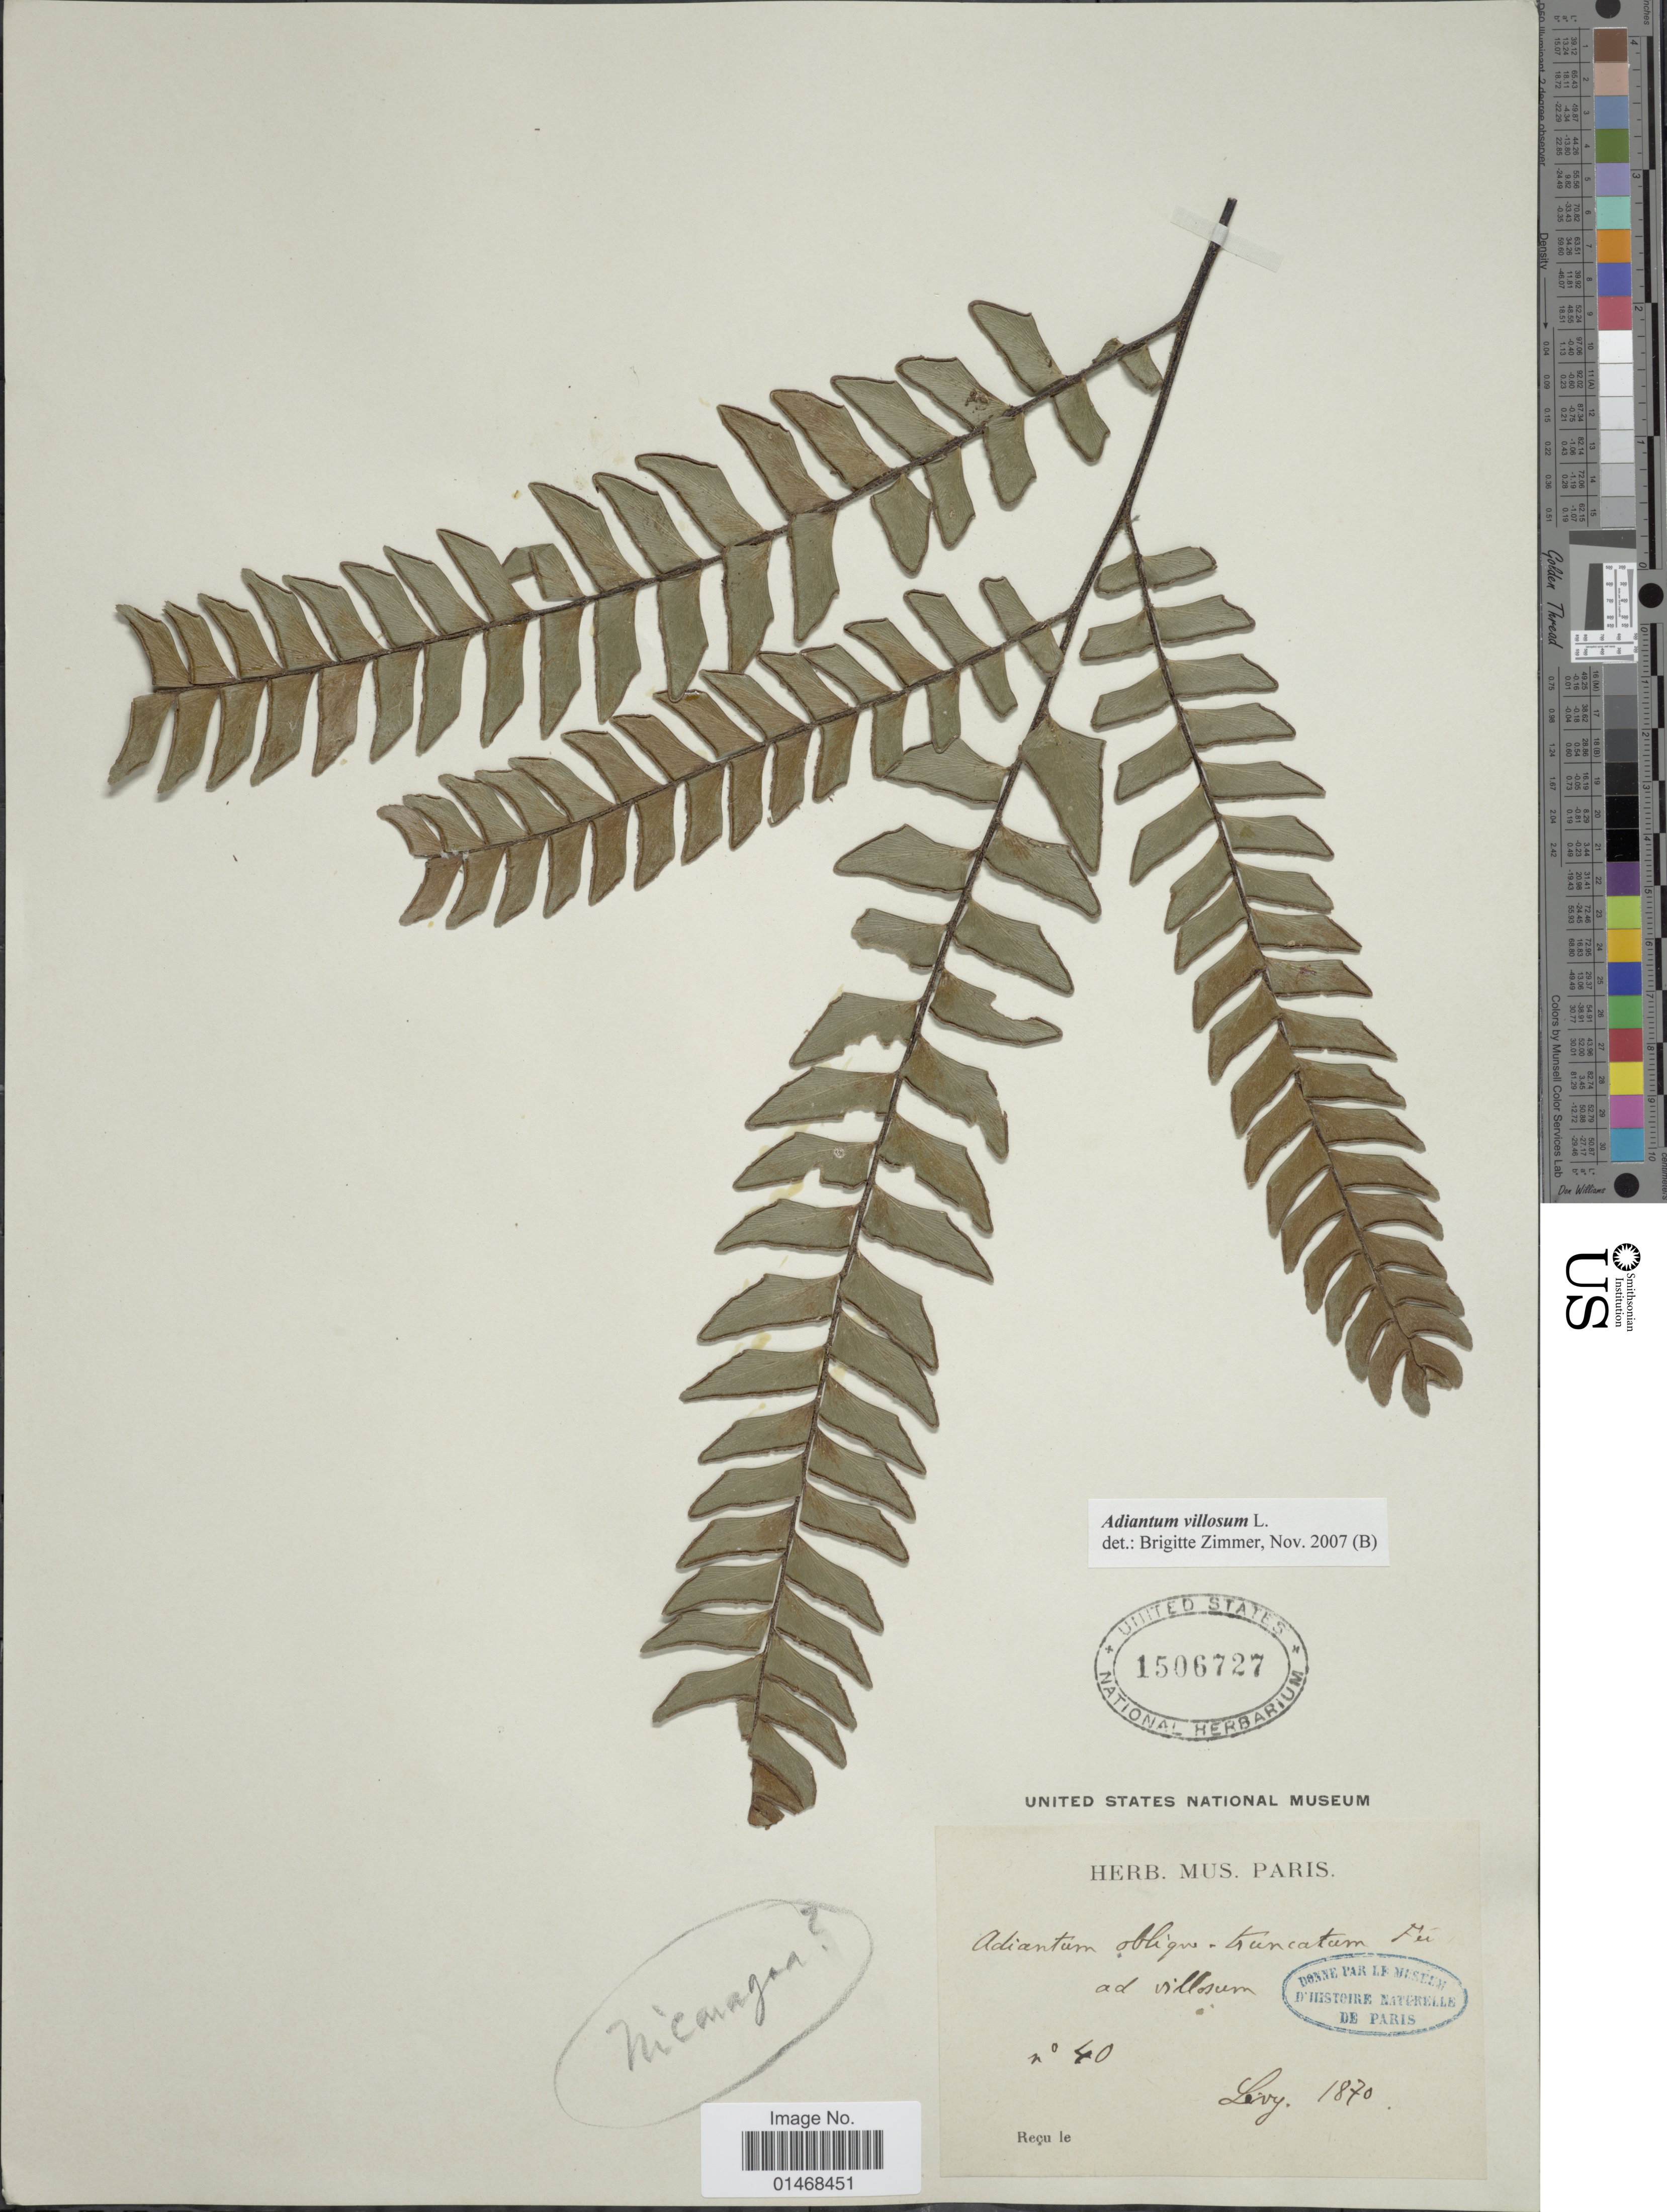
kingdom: Plantae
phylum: Tracheophyta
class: Polypodiopsida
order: Polypodiales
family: Pteridaceae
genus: Adiantum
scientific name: Adiantum villosum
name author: L.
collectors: -. Levy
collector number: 40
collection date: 1870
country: Nicaragua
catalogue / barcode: US 1506727